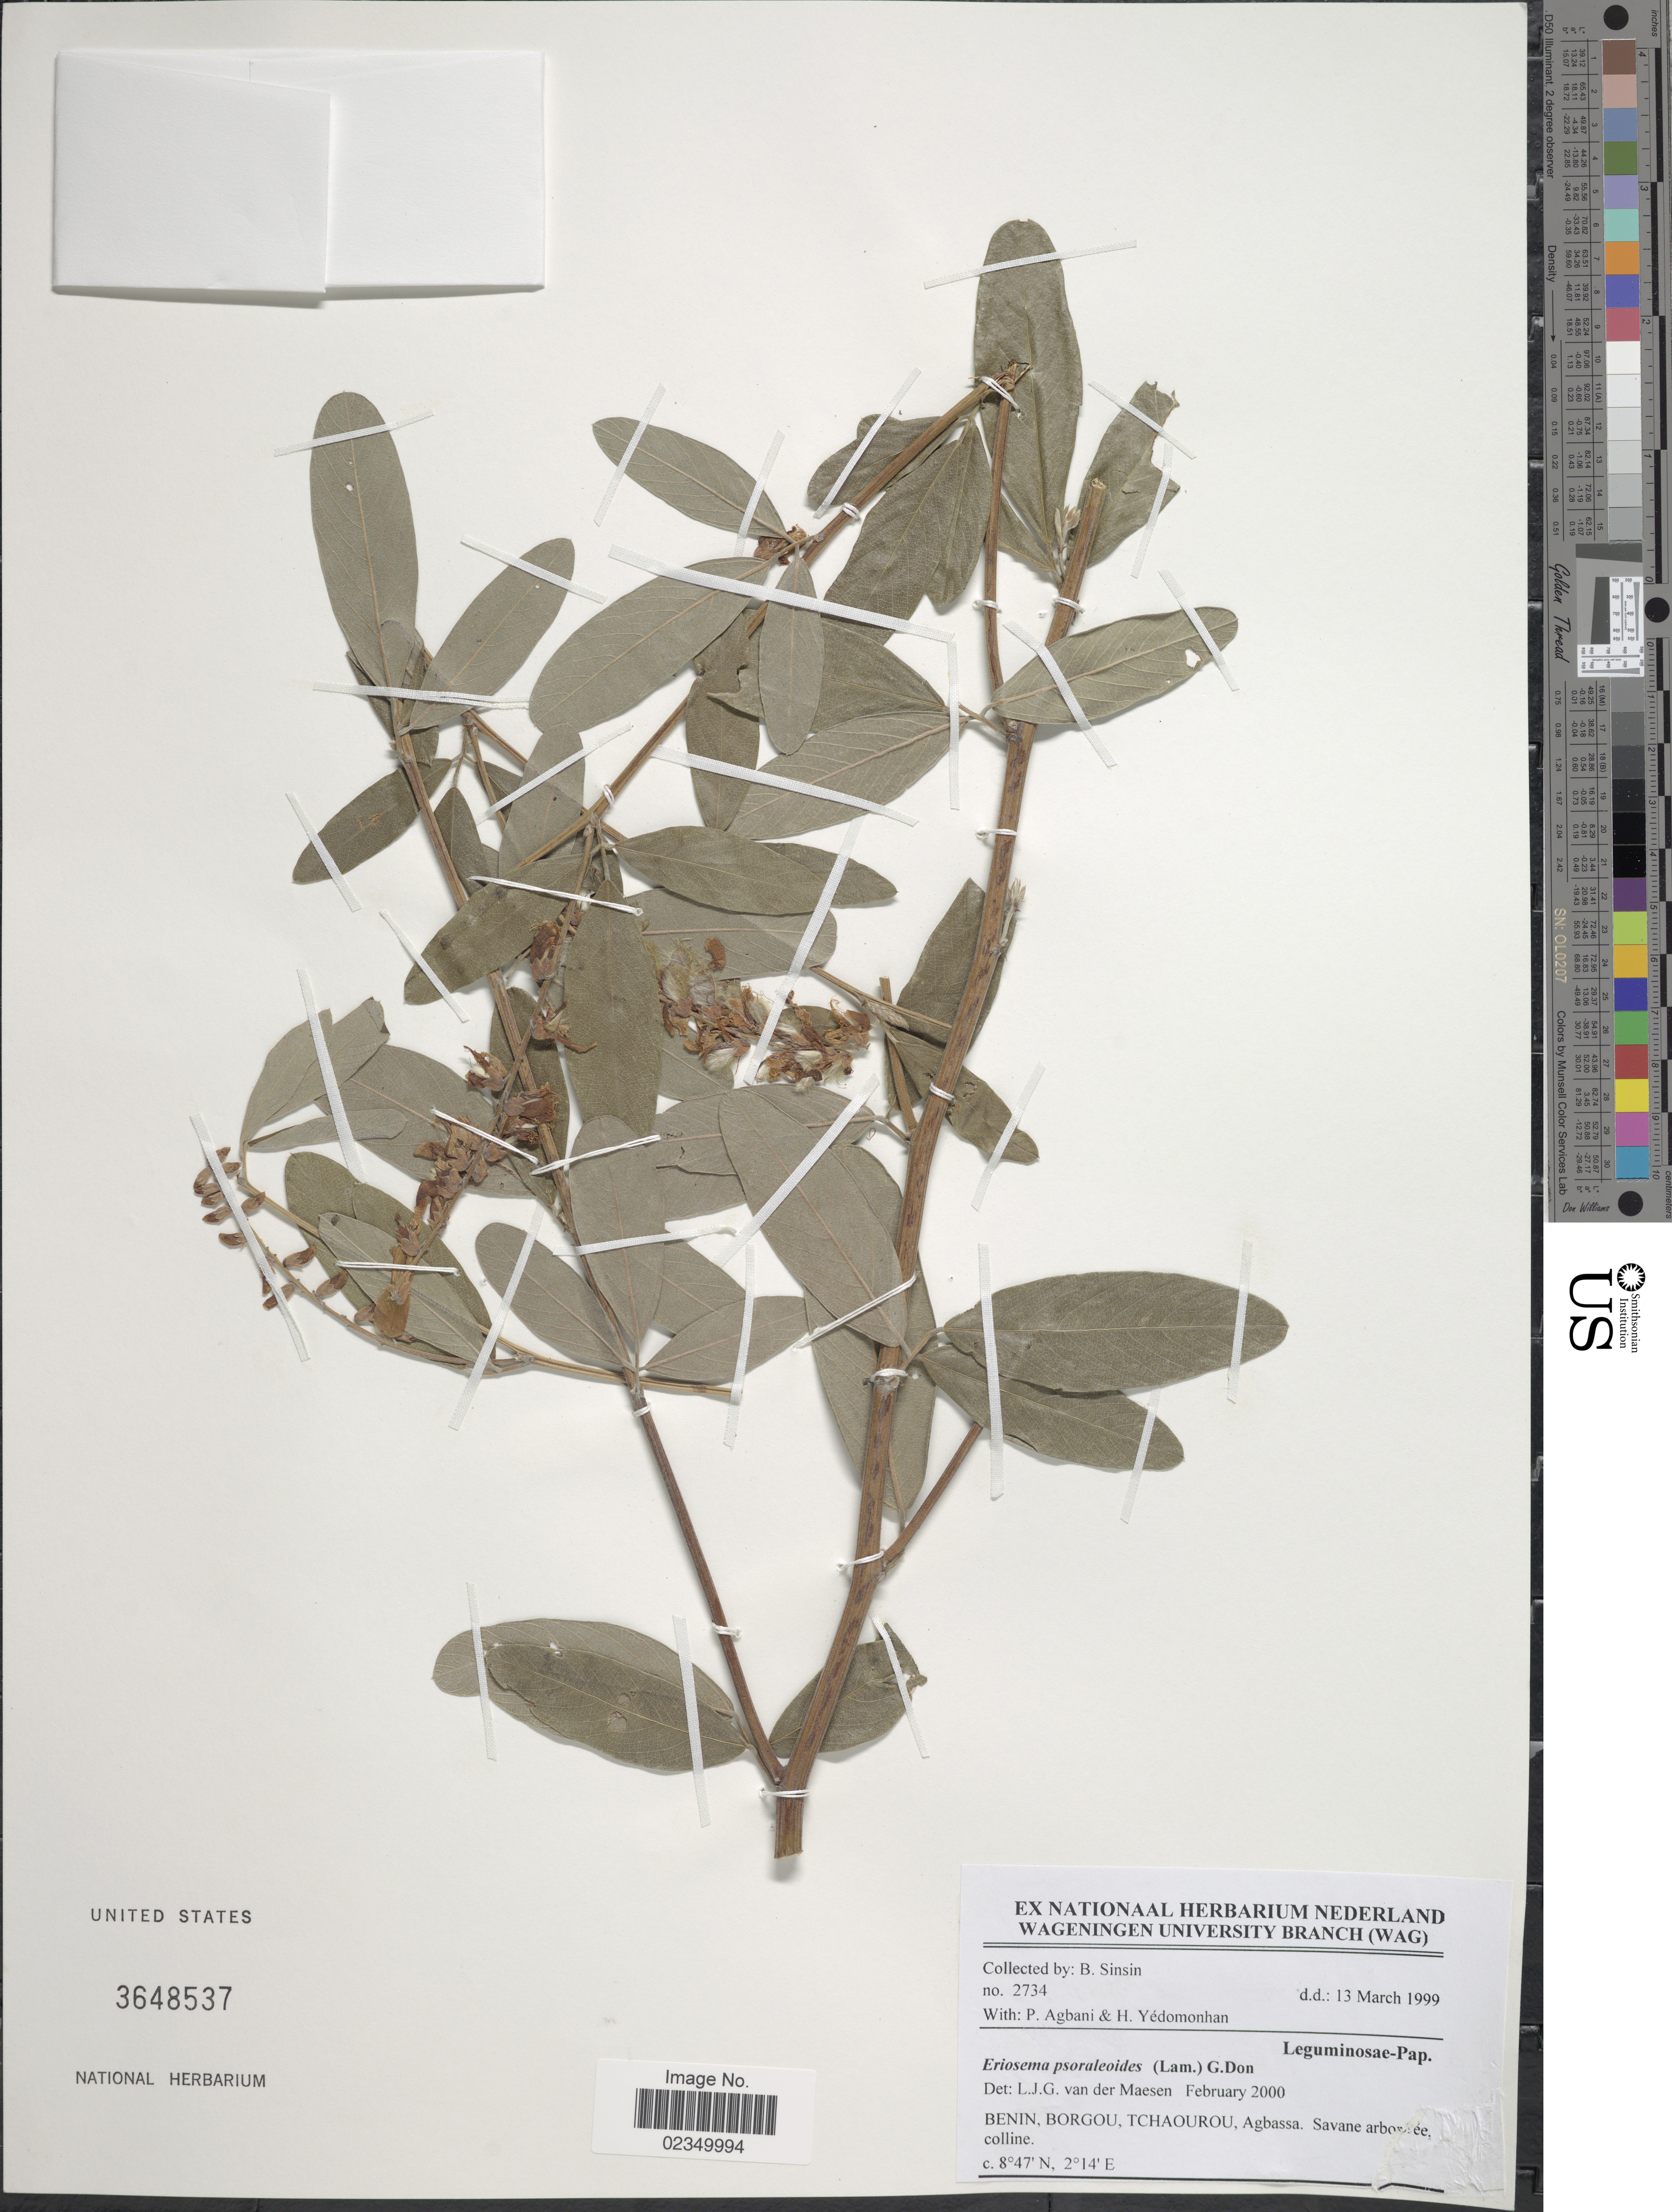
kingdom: Plantae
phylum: Tracheophyta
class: Magnoliopsida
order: Fabales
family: Fabaceae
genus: Eriosema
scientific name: Eriosema psoraloides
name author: (Lam.) G. Don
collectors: B. Sinsin, P. Agbani & H. Yedomonhan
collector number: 2734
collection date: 1999-03-13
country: Benin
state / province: Borgou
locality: Benin, Borgou, Tchaourou, Agbassa, Savanne Arb [illegible text] colline.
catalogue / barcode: US 3648537